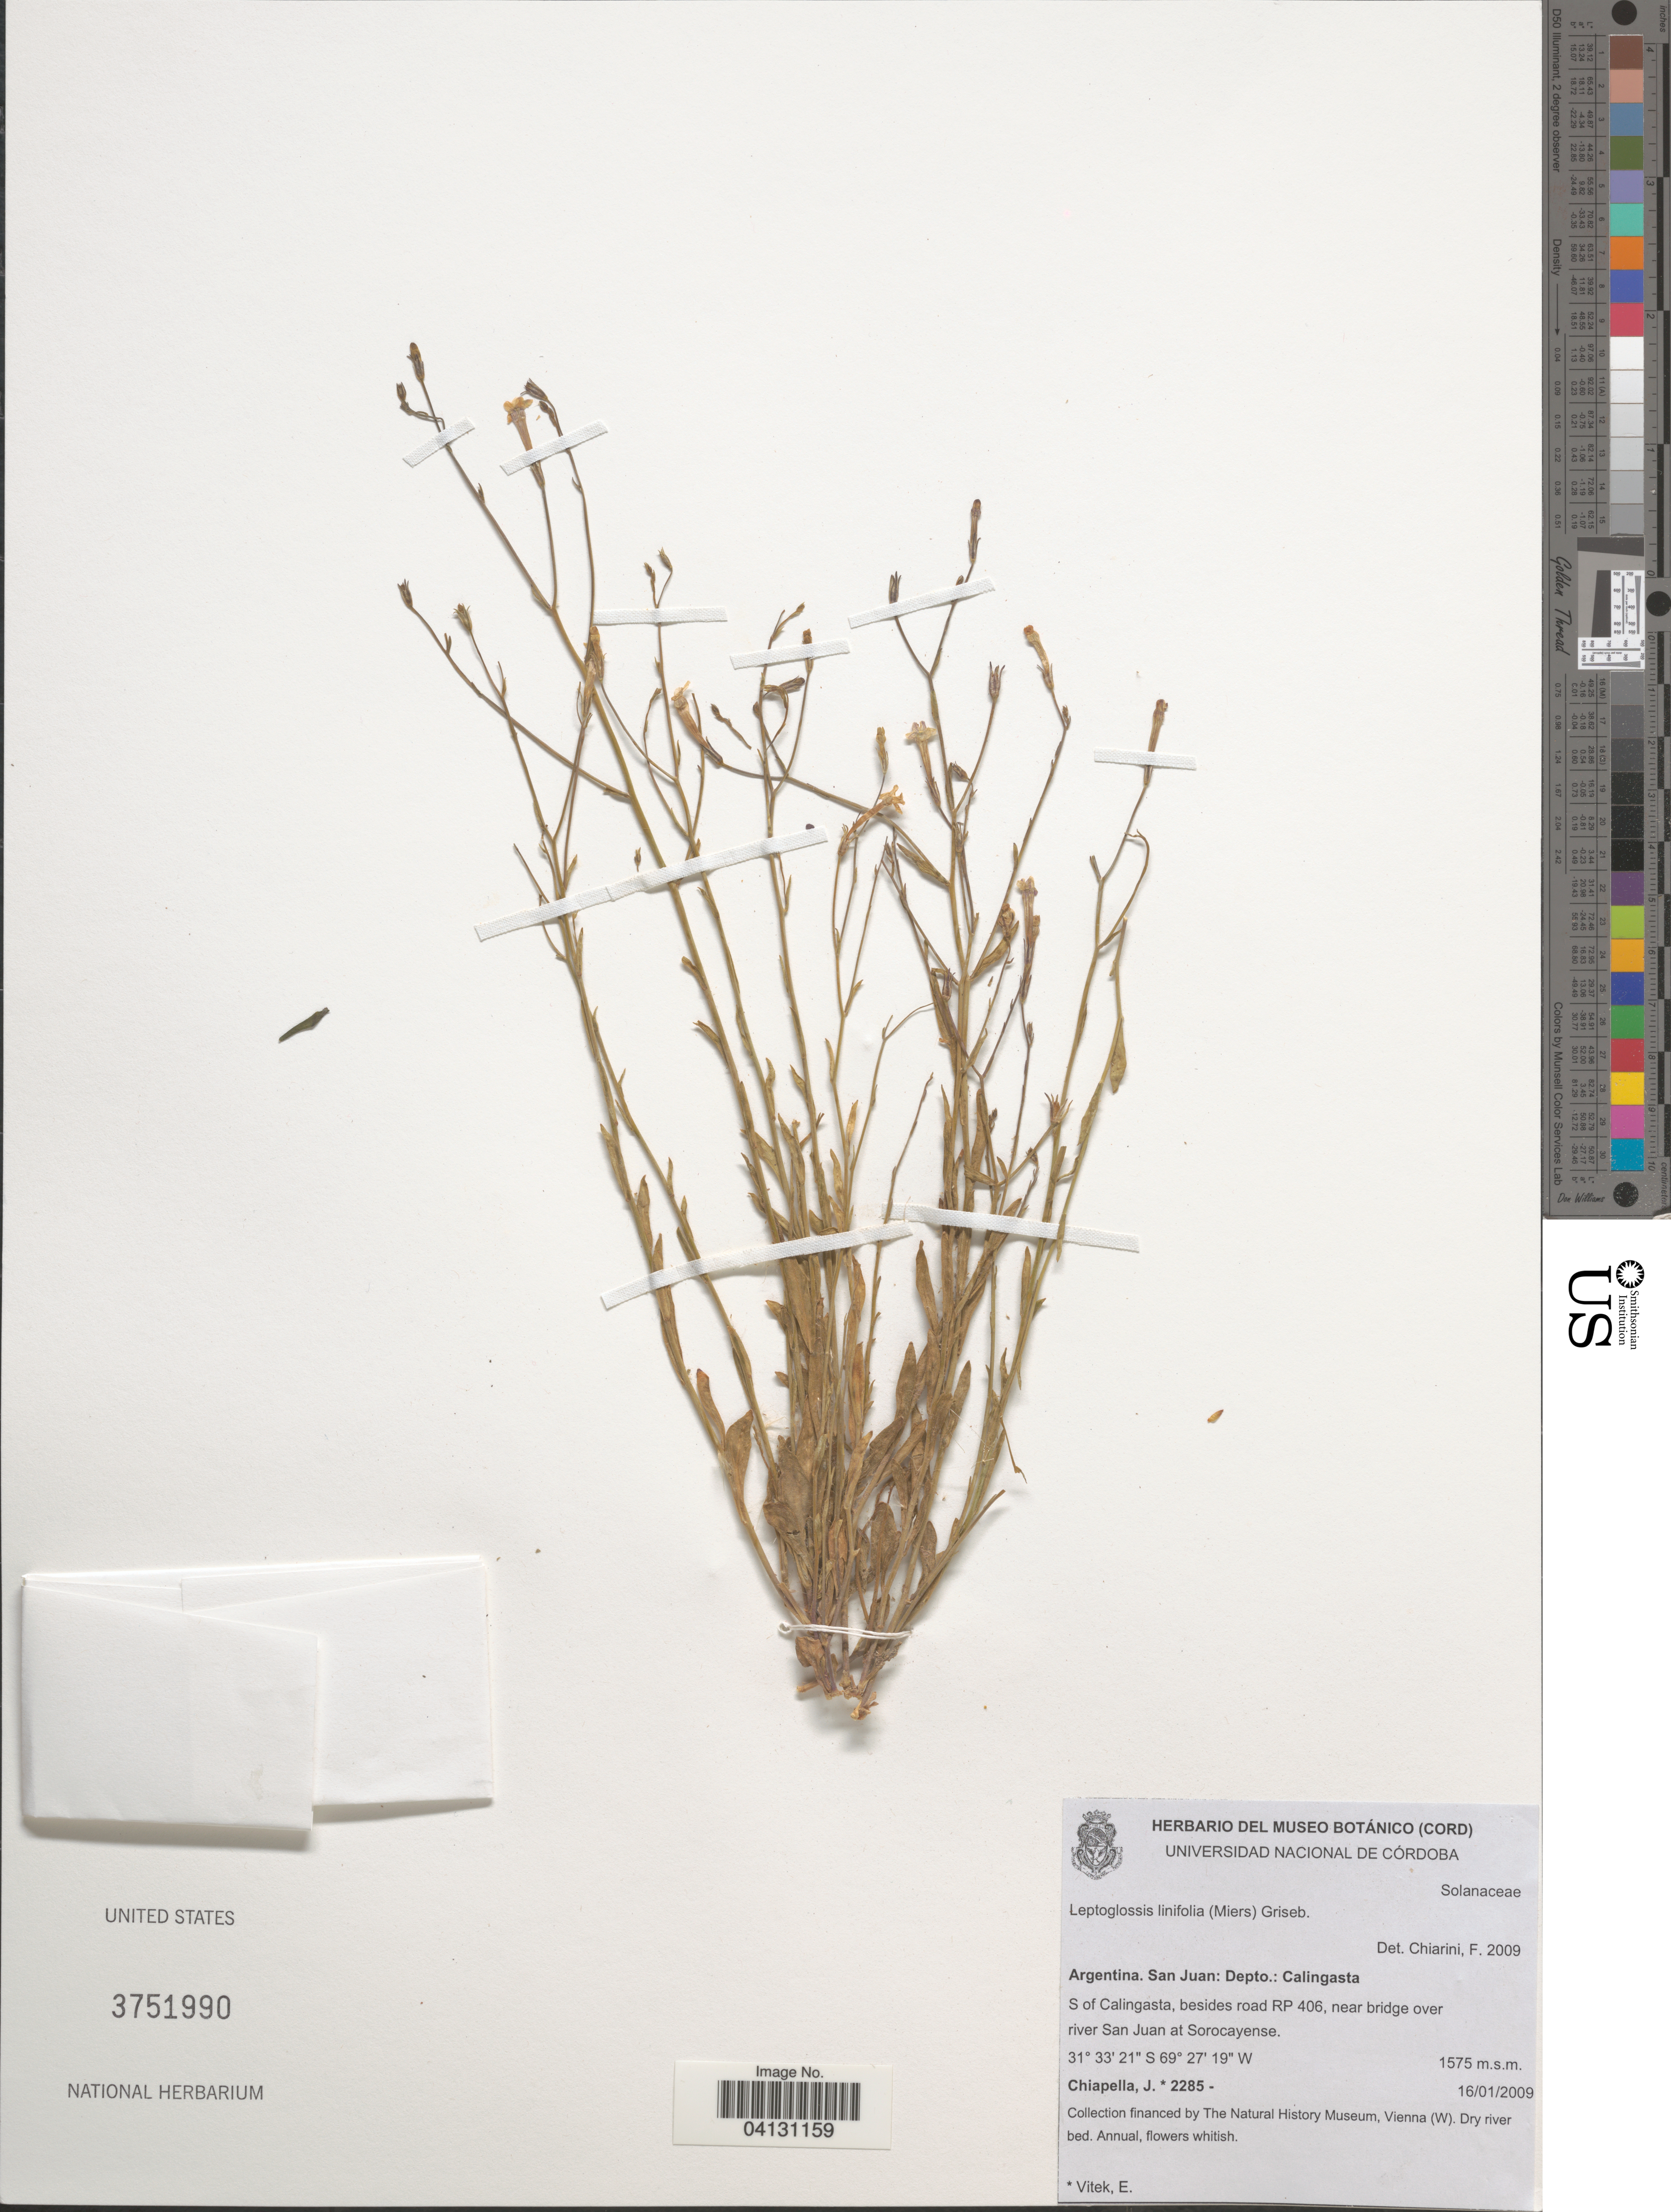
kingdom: Plantae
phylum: Tracheophyta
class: Magnoliopsida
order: Solanales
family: Solanaceae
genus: Leptoglossis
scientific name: Leptoglossis linifolia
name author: Benth. & Hook. f.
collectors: J. Chiapella & E. Vitek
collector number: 2285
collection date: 2009-01-16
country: Argentina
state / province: San Juan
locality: Depto.: Calingasta. S of Calingasta, besides road RP 406, near bridge over river San Juan at Sorocayense.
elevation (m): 1575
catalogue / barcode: US 3751990